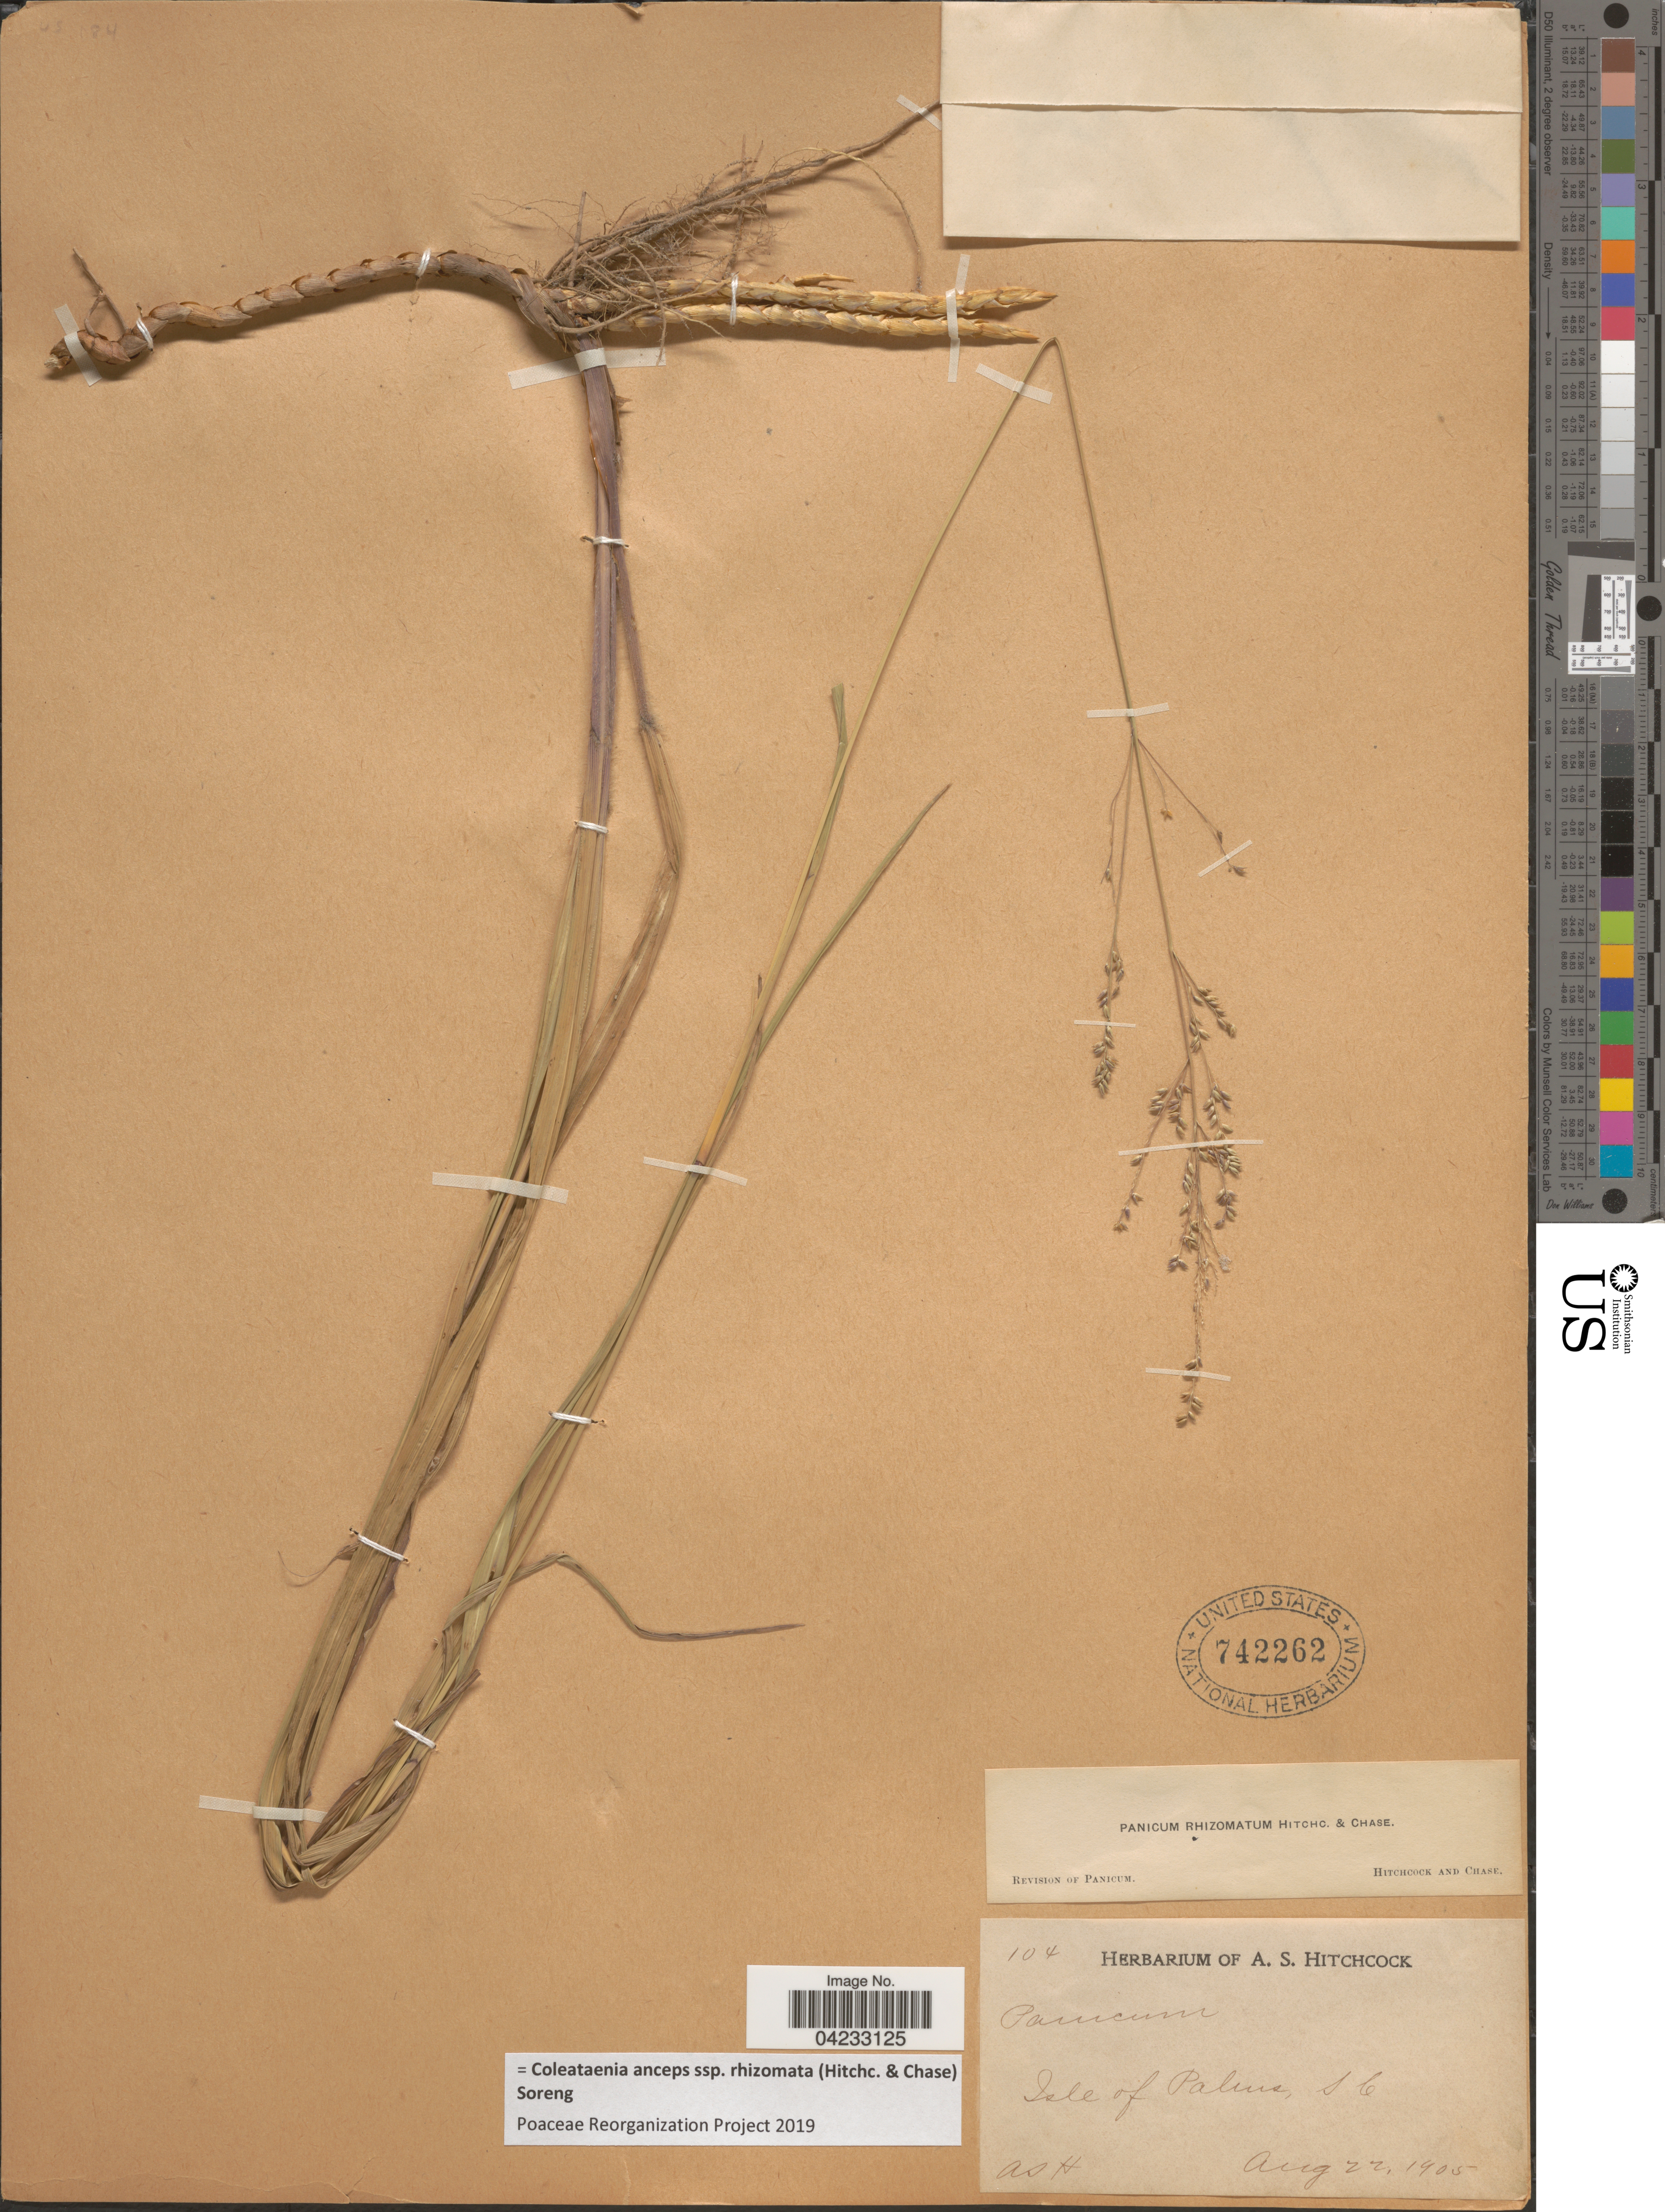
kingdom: Plantae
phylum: Tracheophyta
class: Liliopsida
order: Poales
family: Poaceae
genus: Coleataenia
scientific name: Coleataenia anceps subsp. rhizomata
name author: (Hitchc. & Chase) Soreng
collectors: A. S. Hitchcock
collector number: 104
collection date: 1905-08-22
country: United States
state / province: South Carolina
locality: Isle of Palms.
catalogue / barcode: US 742262